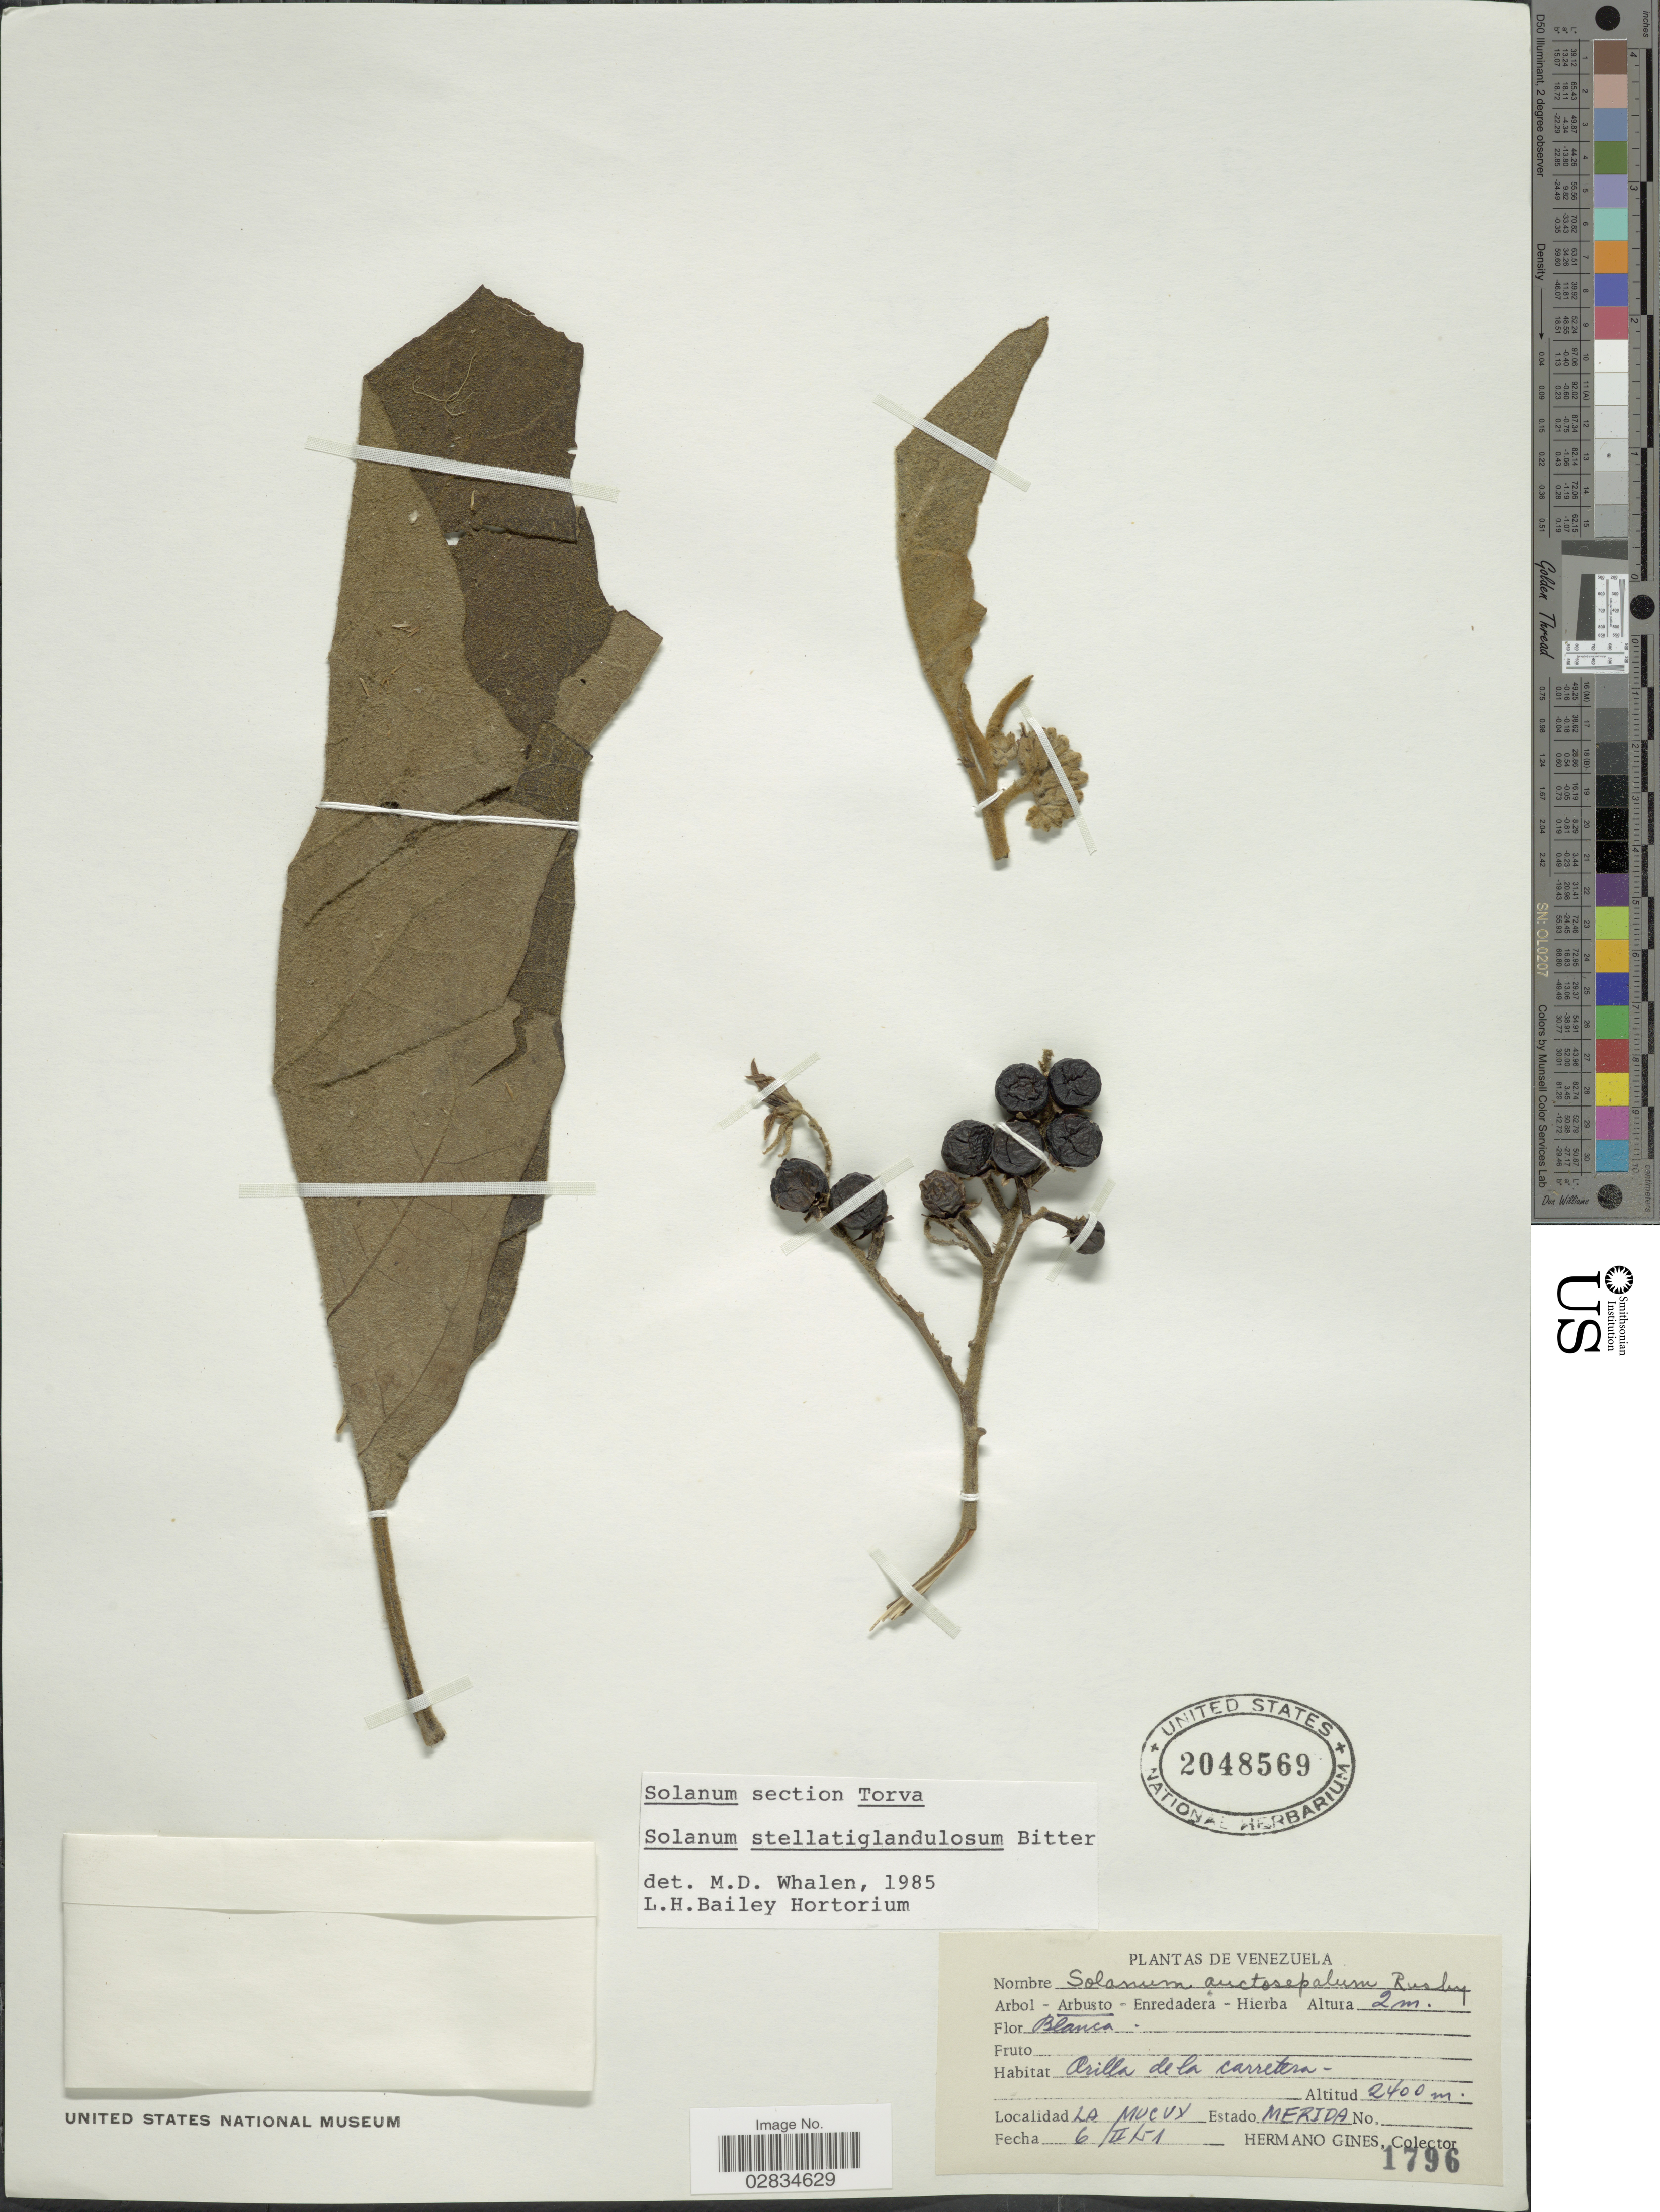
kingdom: Plantae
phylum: Tracheophyta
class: Magnoliopsida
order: Solanales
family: Solanaceae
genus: Solanum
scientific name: Solanum stellatiglandulosum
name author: Bitter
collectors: Bro. Gines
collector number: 1796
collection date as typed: Transcribed d/m/y: 6/2/51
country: Venezuela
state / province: Mérida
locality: La Mucuy. Estado Merida.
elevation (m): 2400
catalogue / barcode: US 2048569